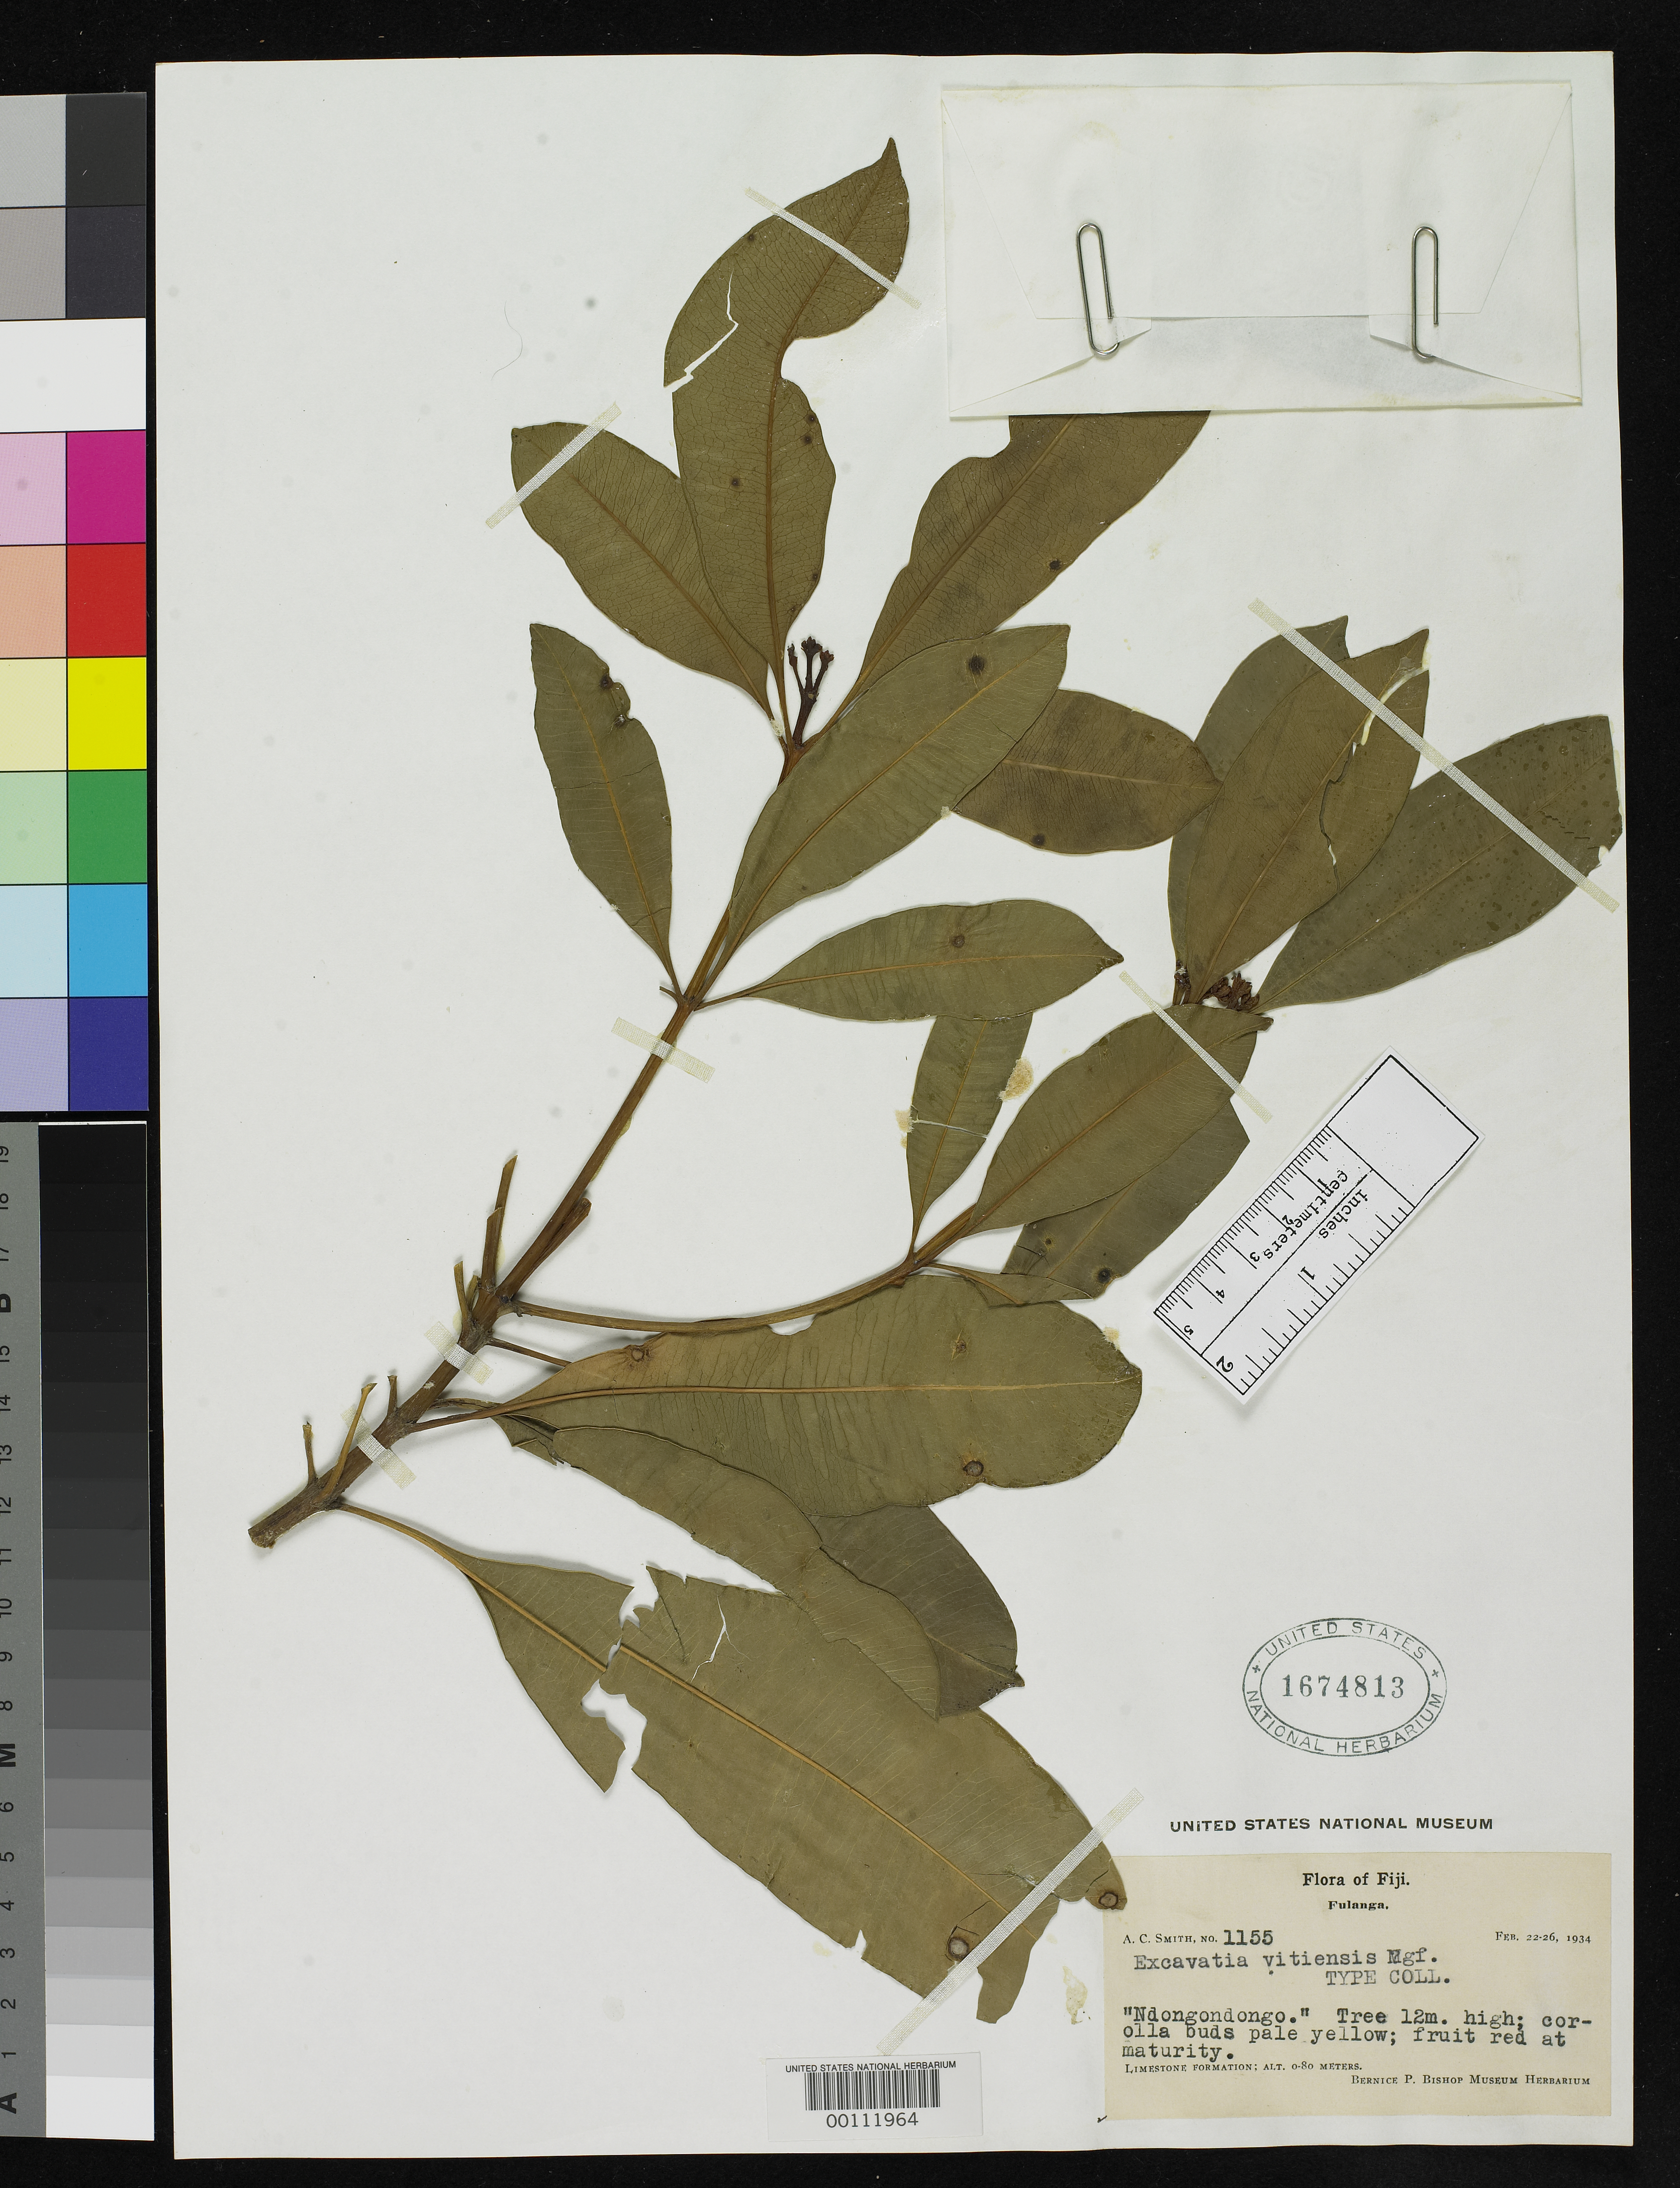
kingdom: Plantae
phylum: Tracheophyta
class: Magnoliopsida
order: Gentianales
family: Apocynaceae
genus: Excavatia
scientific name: Excavatia vitiensis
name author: Markgr.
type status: Isotype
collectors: A. C. Smith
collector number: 1155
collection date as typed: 23 Feb 1934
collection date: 1934-02-23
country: Fiji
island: Fulaga [Fulanga]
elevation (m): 0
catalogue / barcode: US 1674813